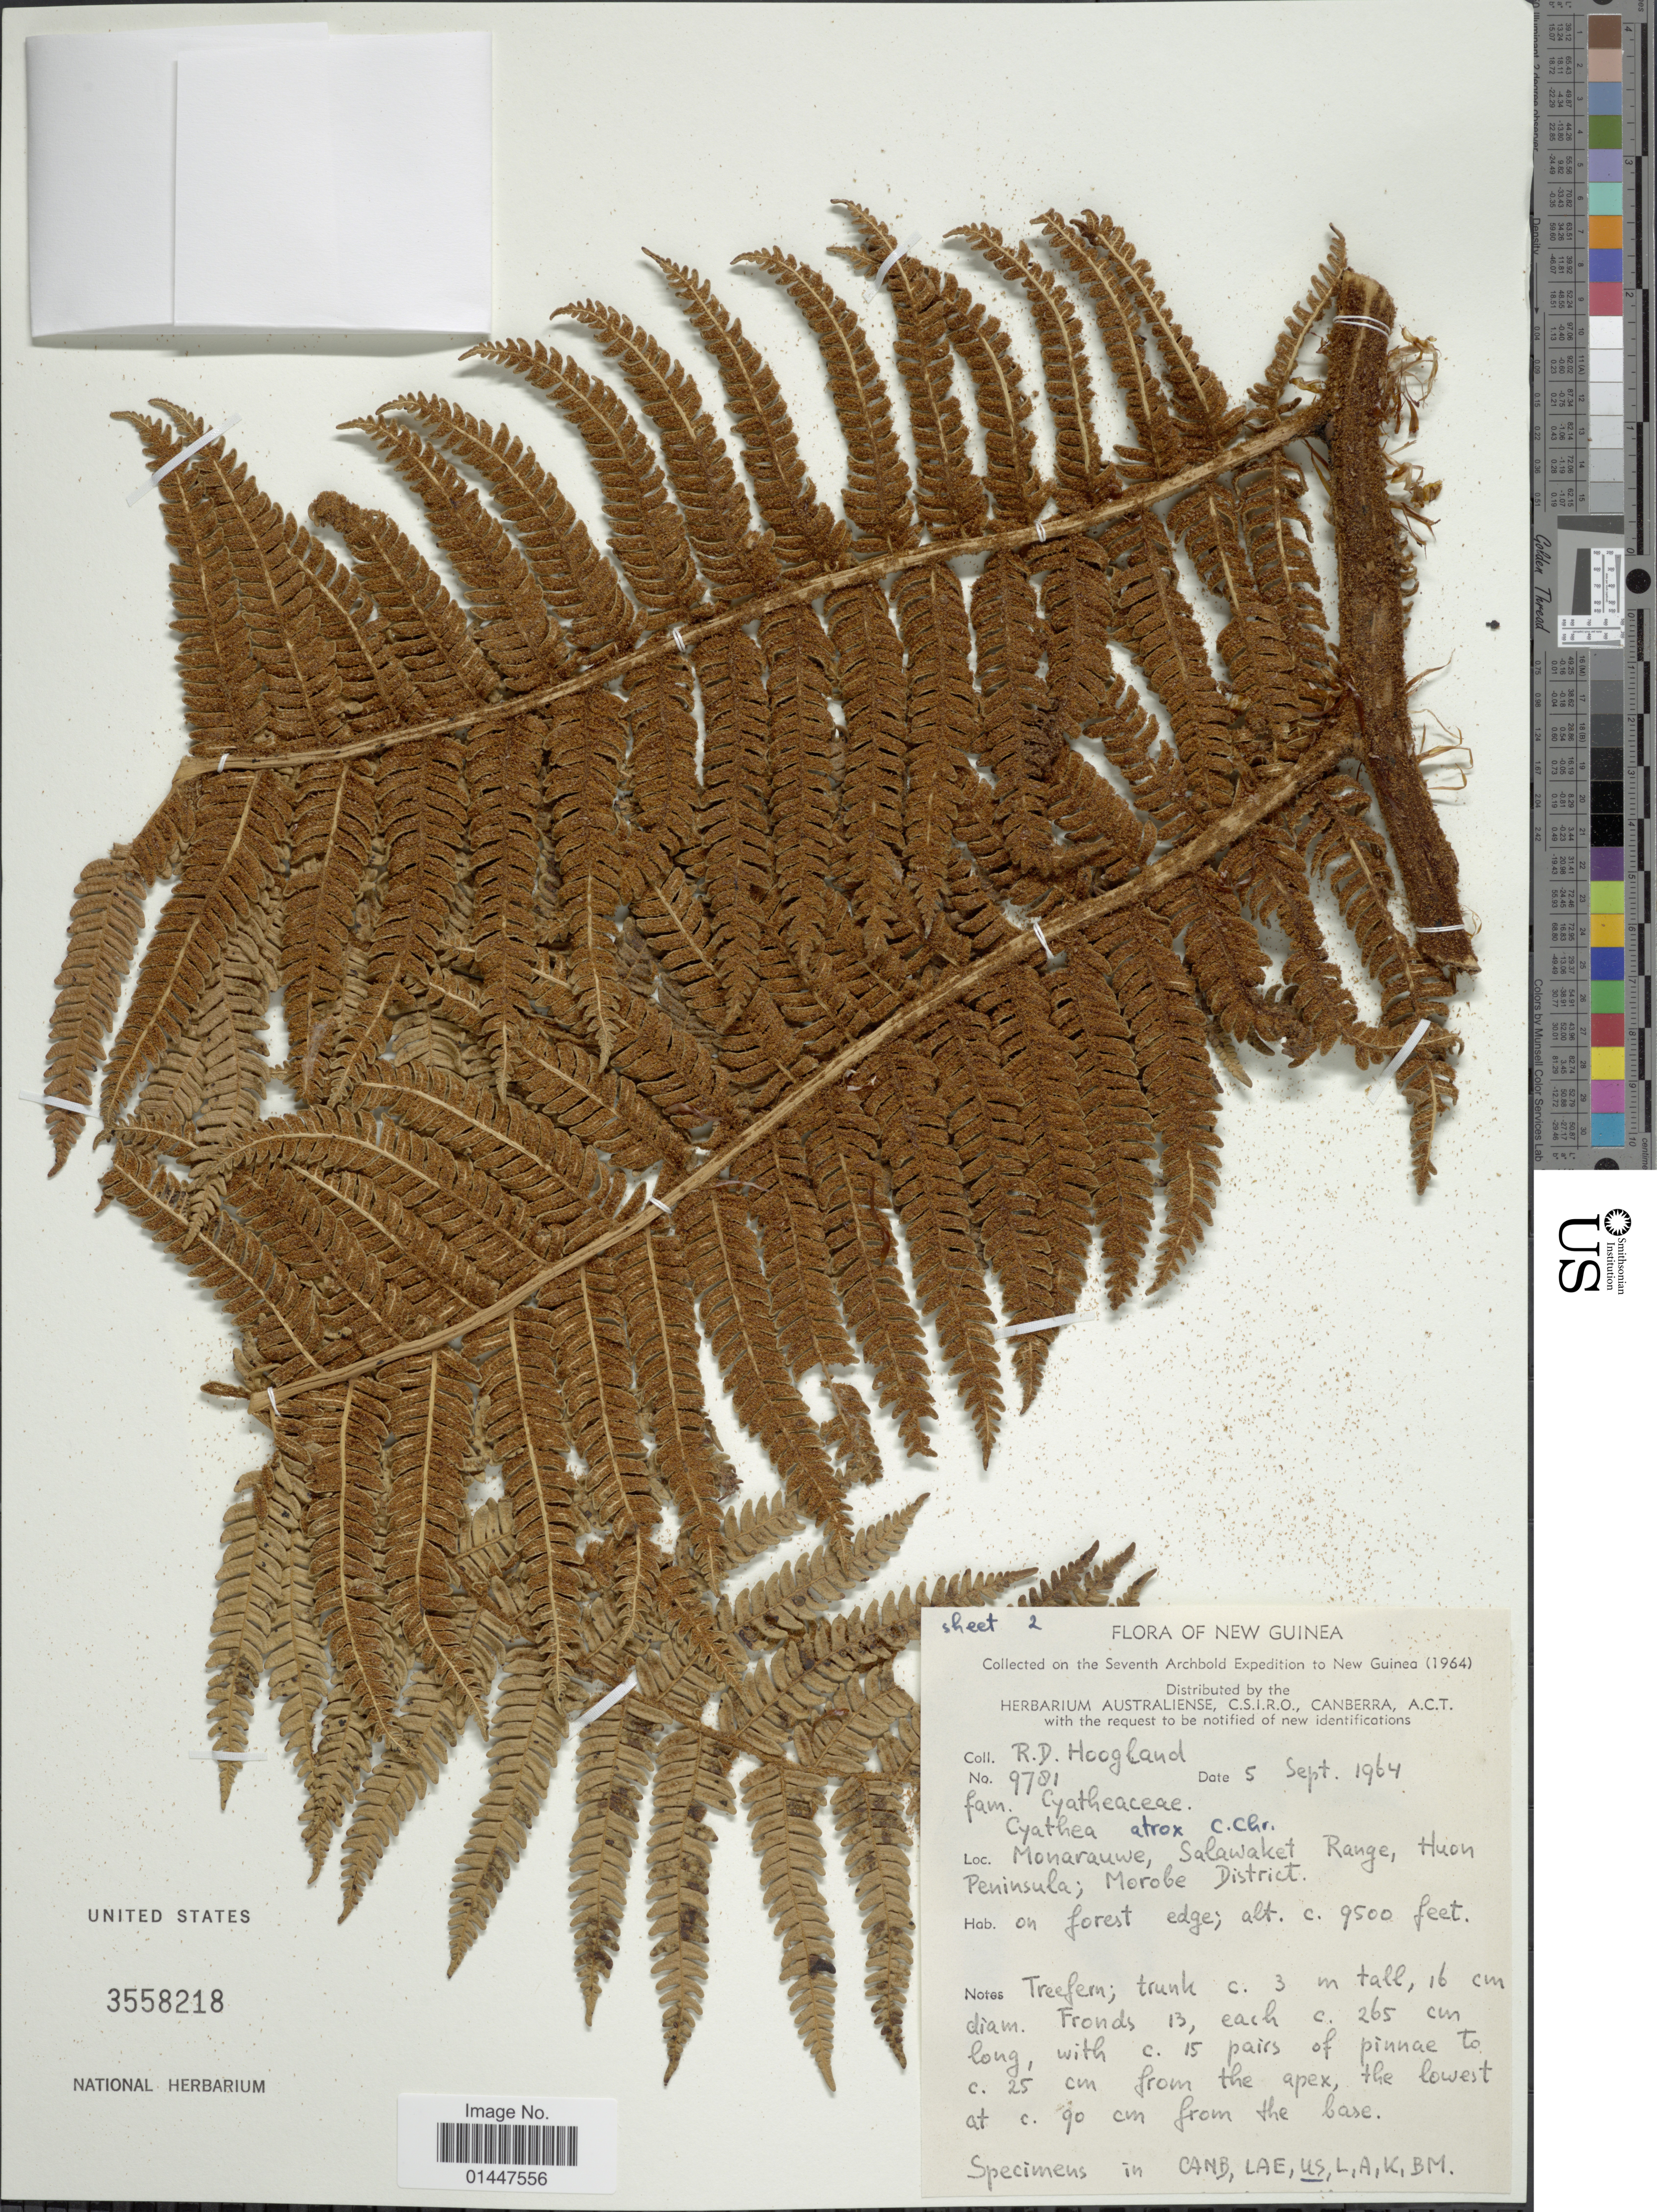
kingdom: Plantae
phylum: Tracheophyta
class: Polypodiopsida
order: Cyatheales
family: Cyatheaceae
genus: Sphaeropteris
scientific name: Sphaeropteris atrox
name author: (C. Chr.) R.M. Tryon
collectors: R. D. Hoogland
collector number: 9781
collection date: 1964-09-05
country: Papua New Guinea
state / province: Morobe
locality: New Guinea, Monarauwe, Salawaket Range, Huon Peninsula; Morobe District. on forest edge.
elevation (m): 2896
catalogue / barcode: US 3558218